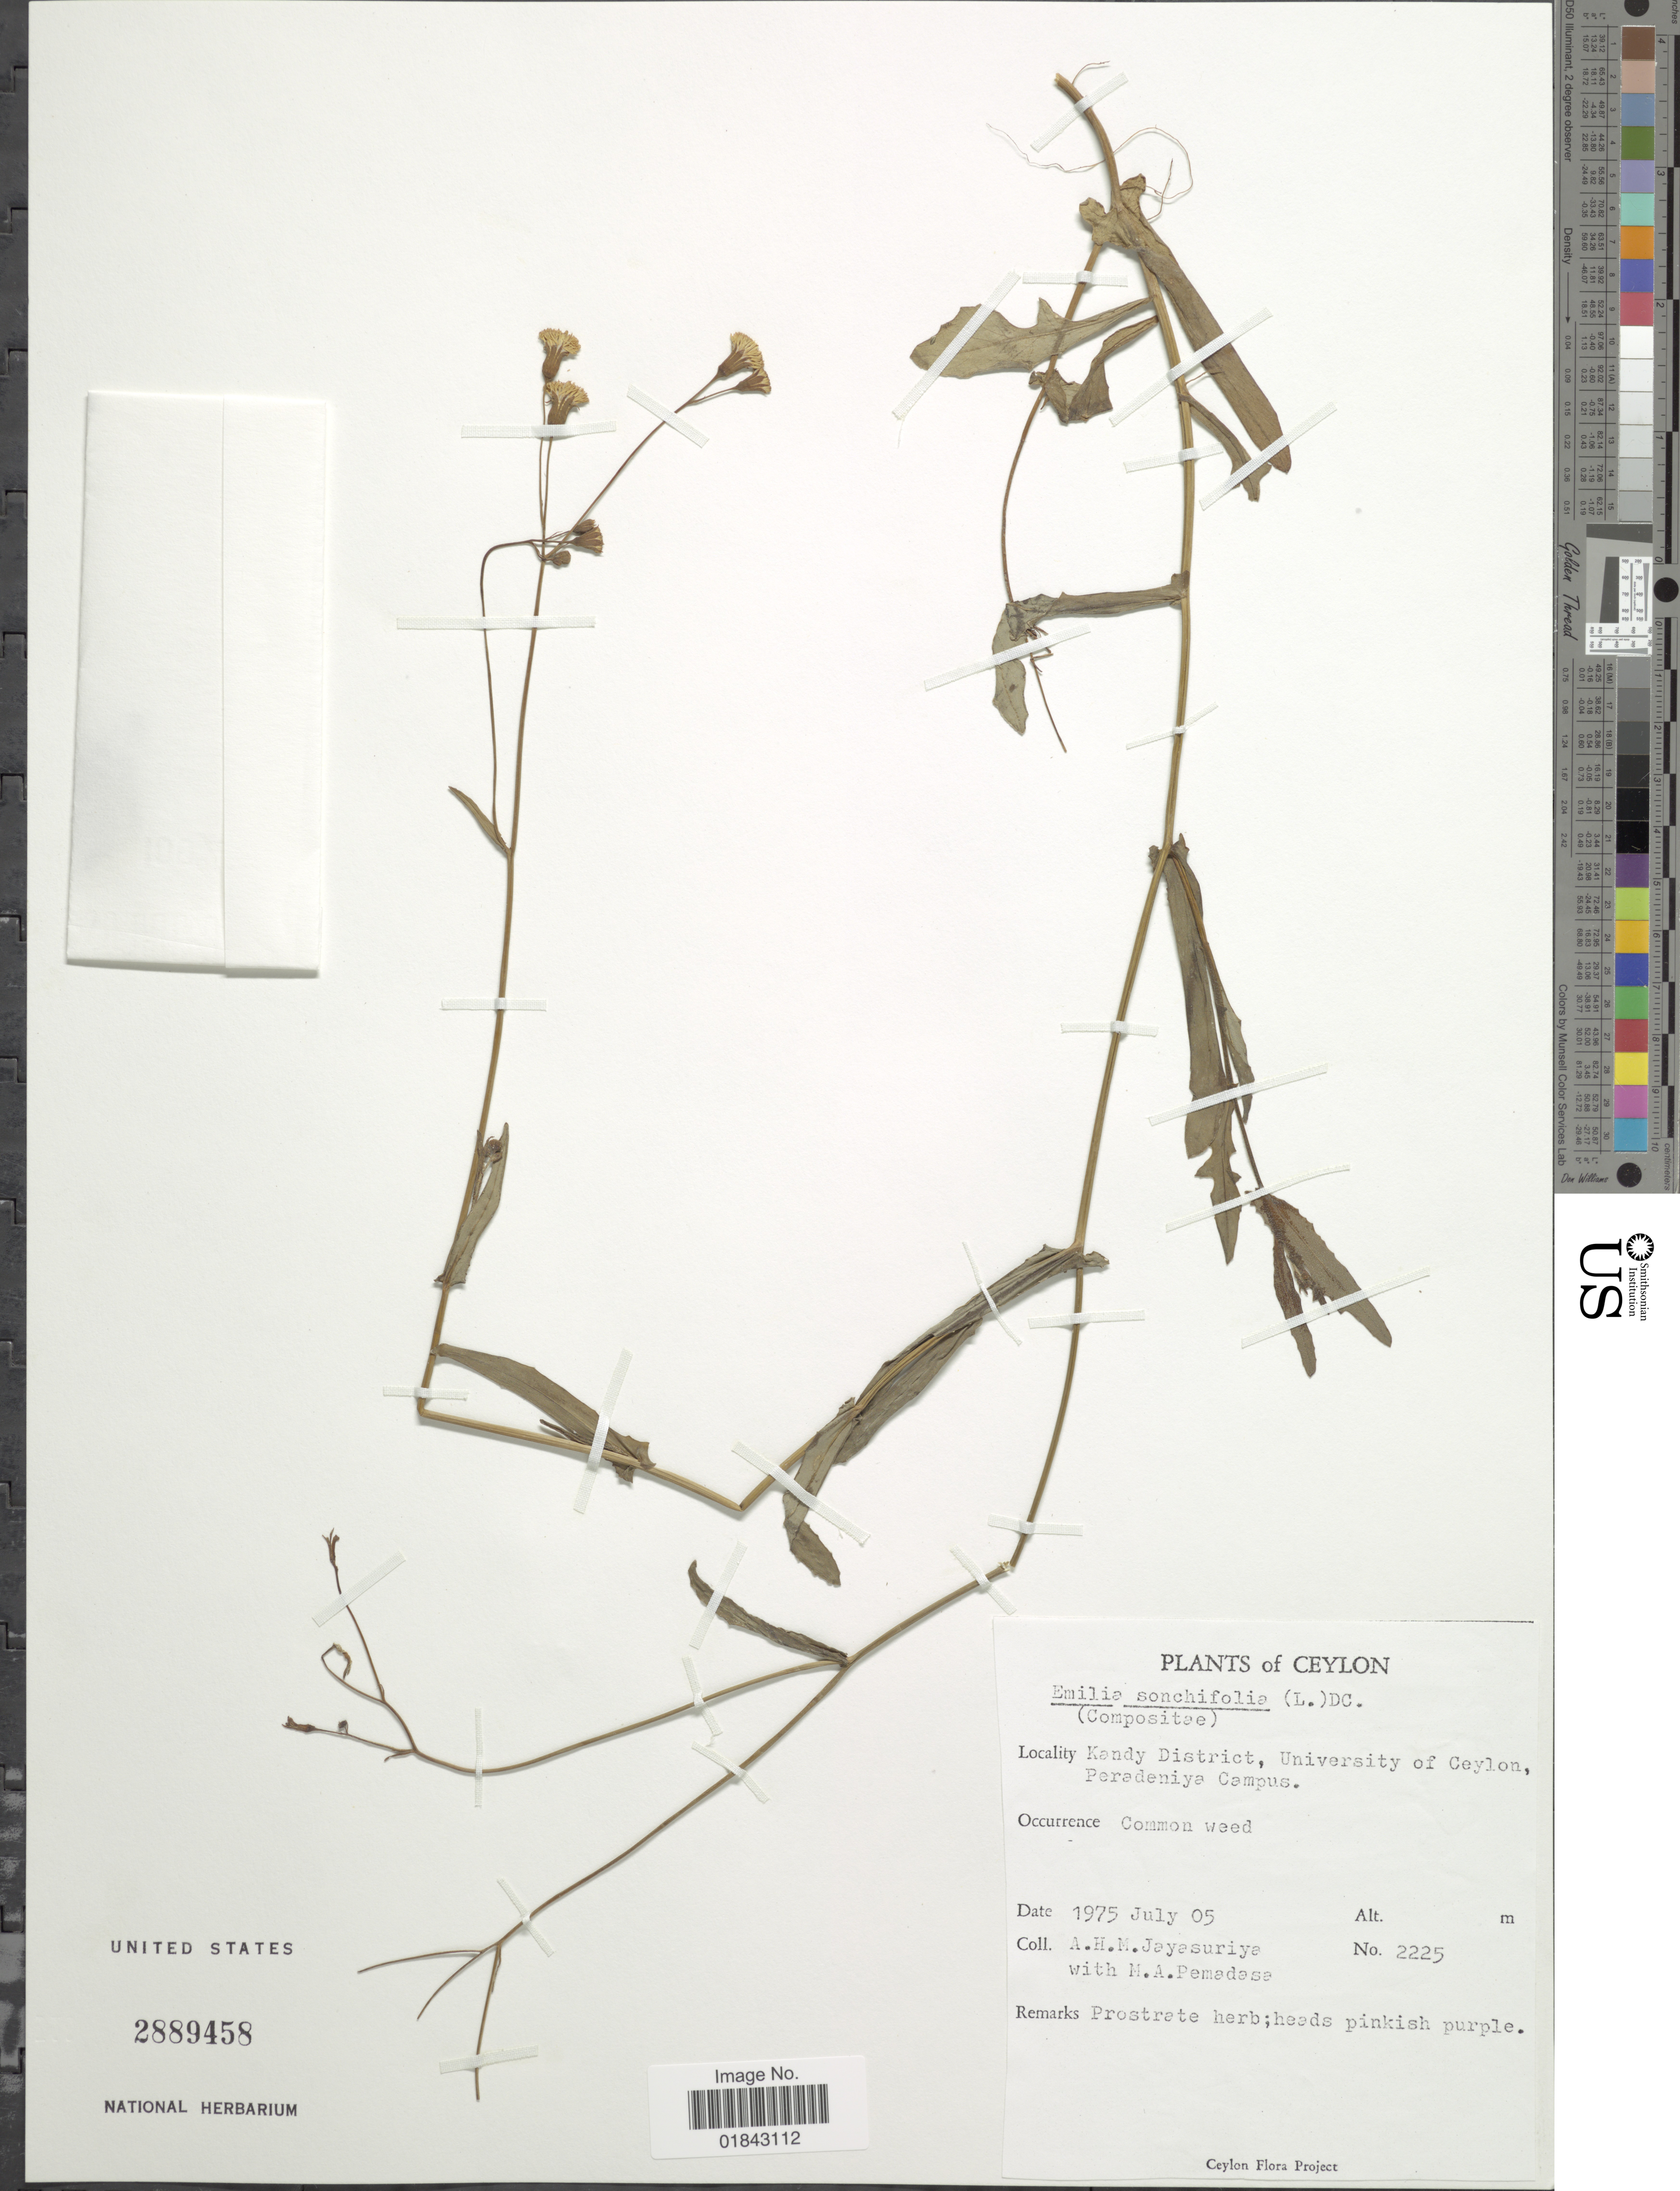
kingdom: Plantae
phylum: Tracheophyta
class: Magnoliopsida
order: Asterales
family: Asteraceae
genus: Emilia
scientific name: Emilia sonchifolia var. sonchifolia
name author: (L.) DC.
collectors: A. Jayasuriya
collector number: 2225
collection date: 1975-07-05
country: Sri Lanka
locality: Ceylon, Kandy District, University of Ceylon, Peradeniya Campus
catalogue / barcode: US 2889458